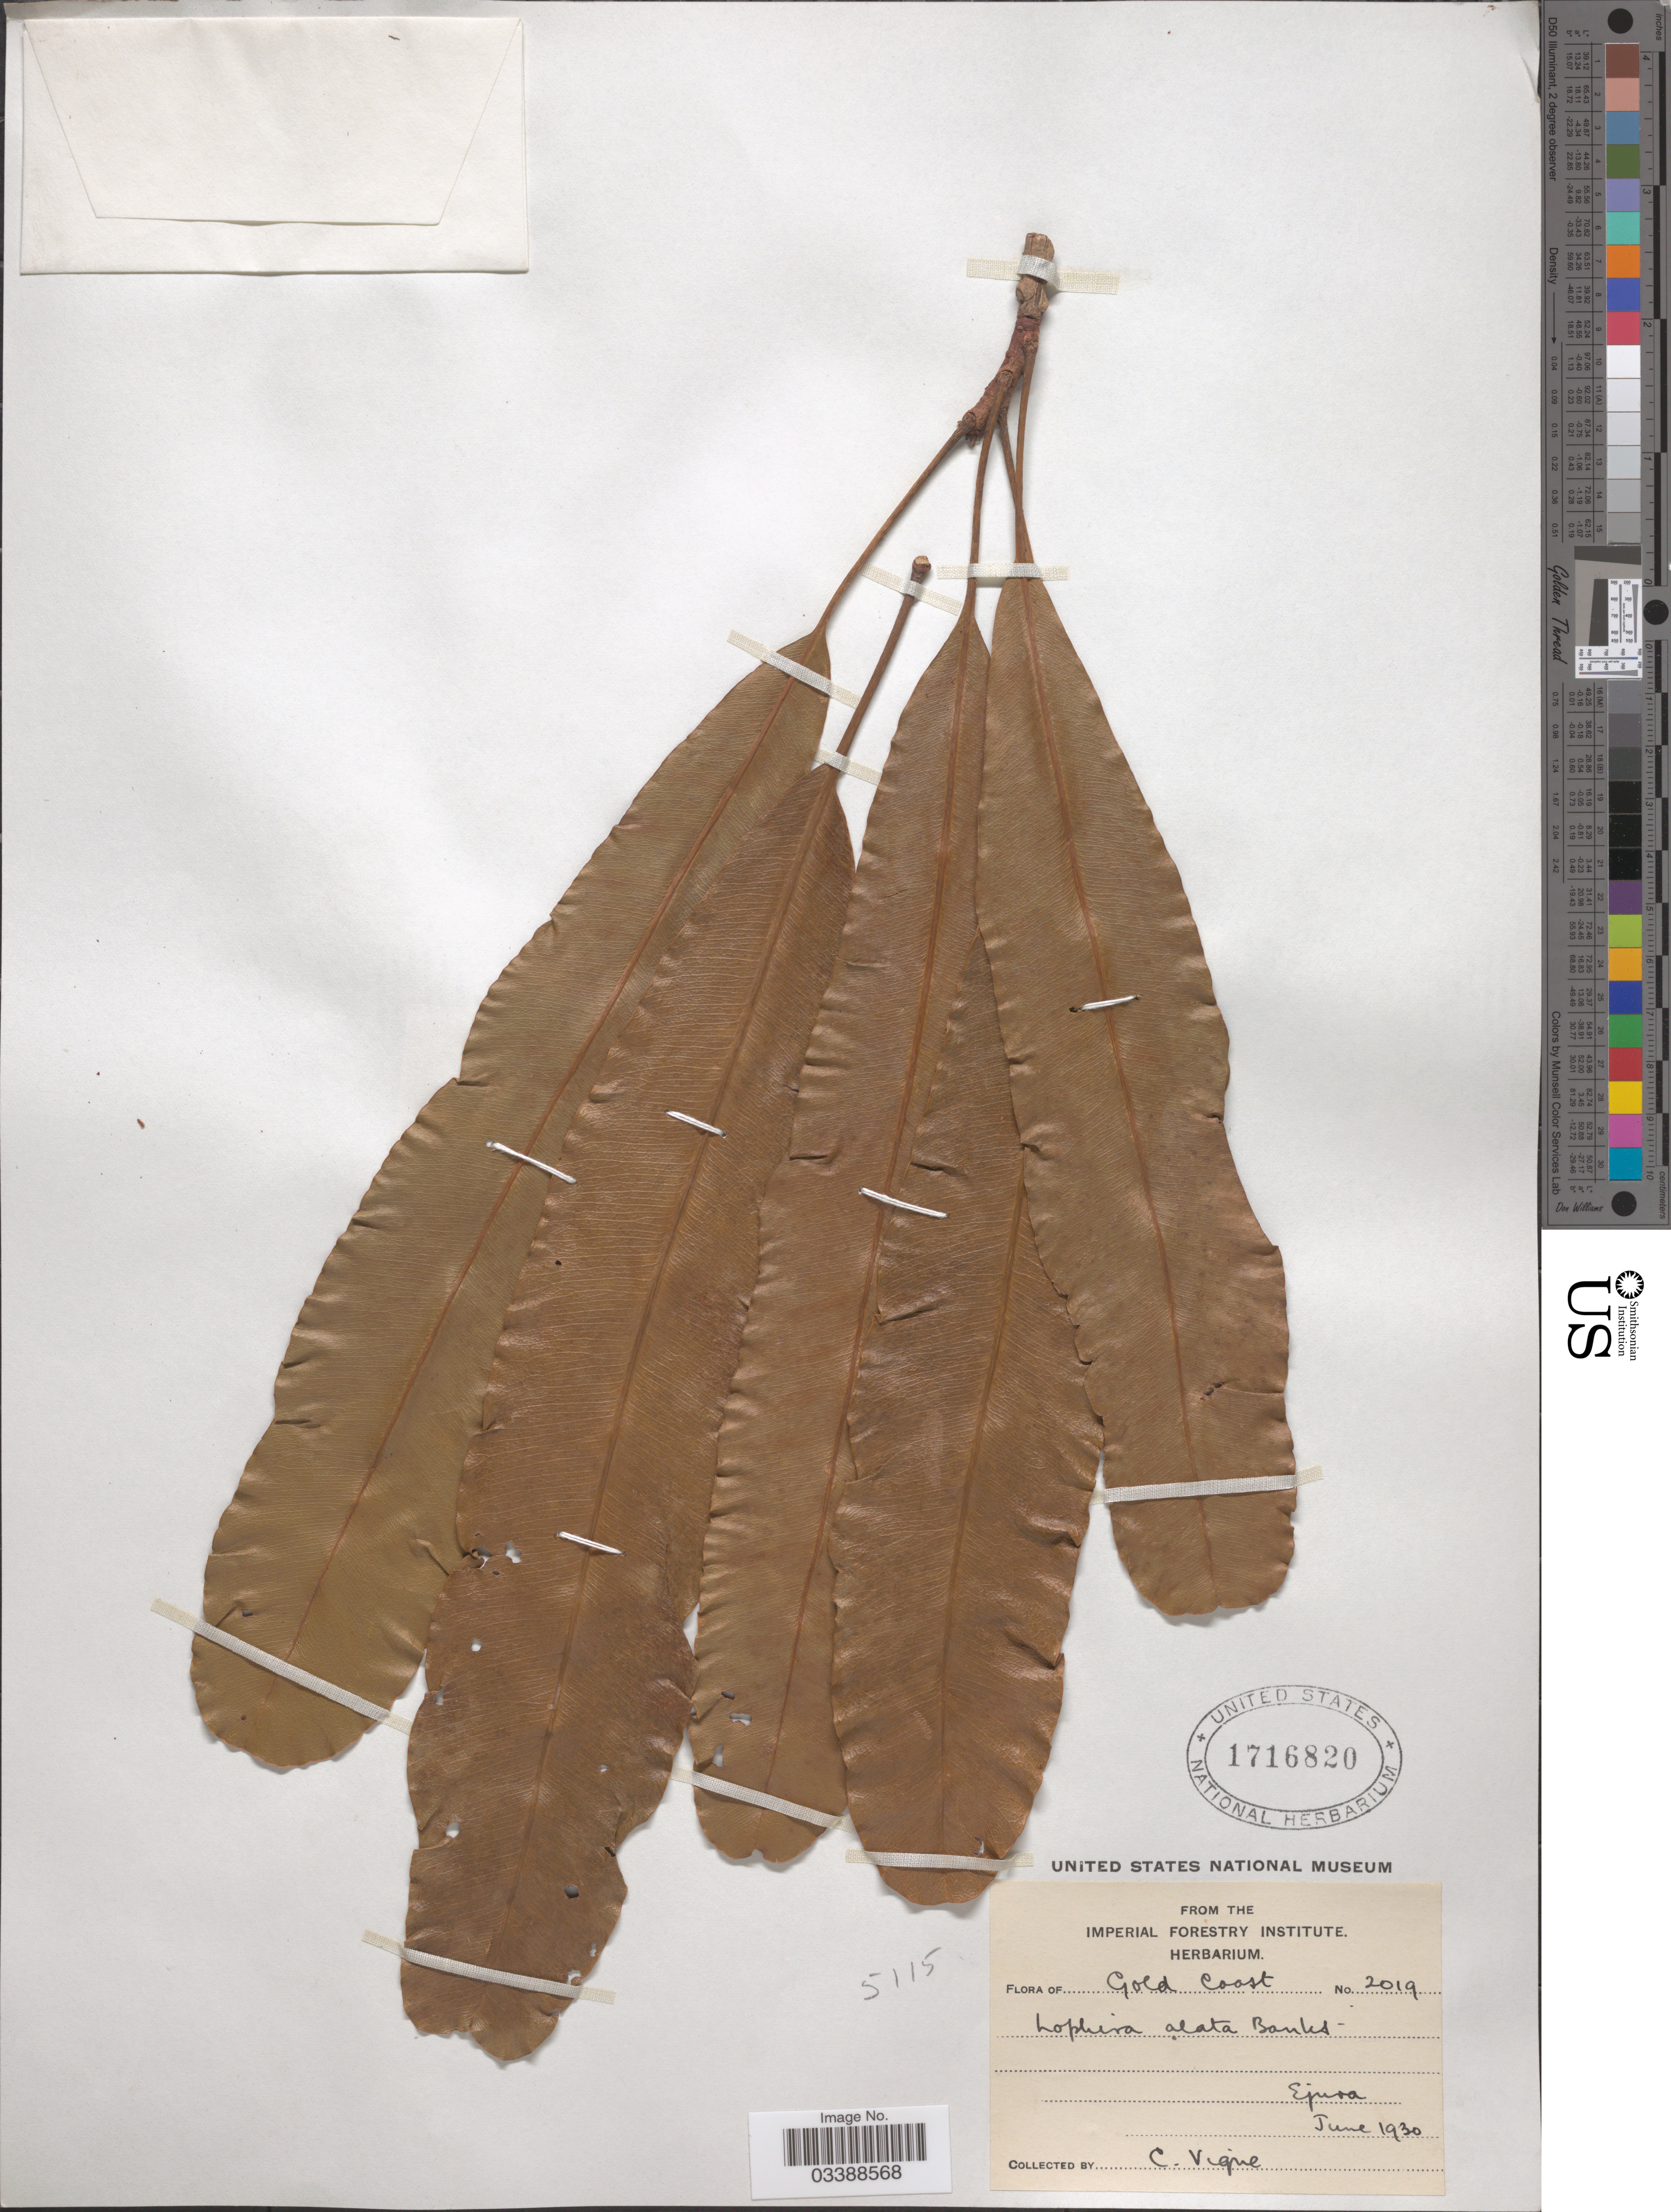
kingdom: Plantae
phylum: Tracheophyta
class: Magnoliopsida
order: Malpighiales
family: Ochnaceae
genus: Lophira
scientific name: Lophira alata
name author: Banks ex C.F. Gaertn.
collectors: C. Vigne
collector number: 2019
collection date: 1930-06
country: Ghana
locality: Gold Coast. Ejura.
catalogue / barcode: US 1716820